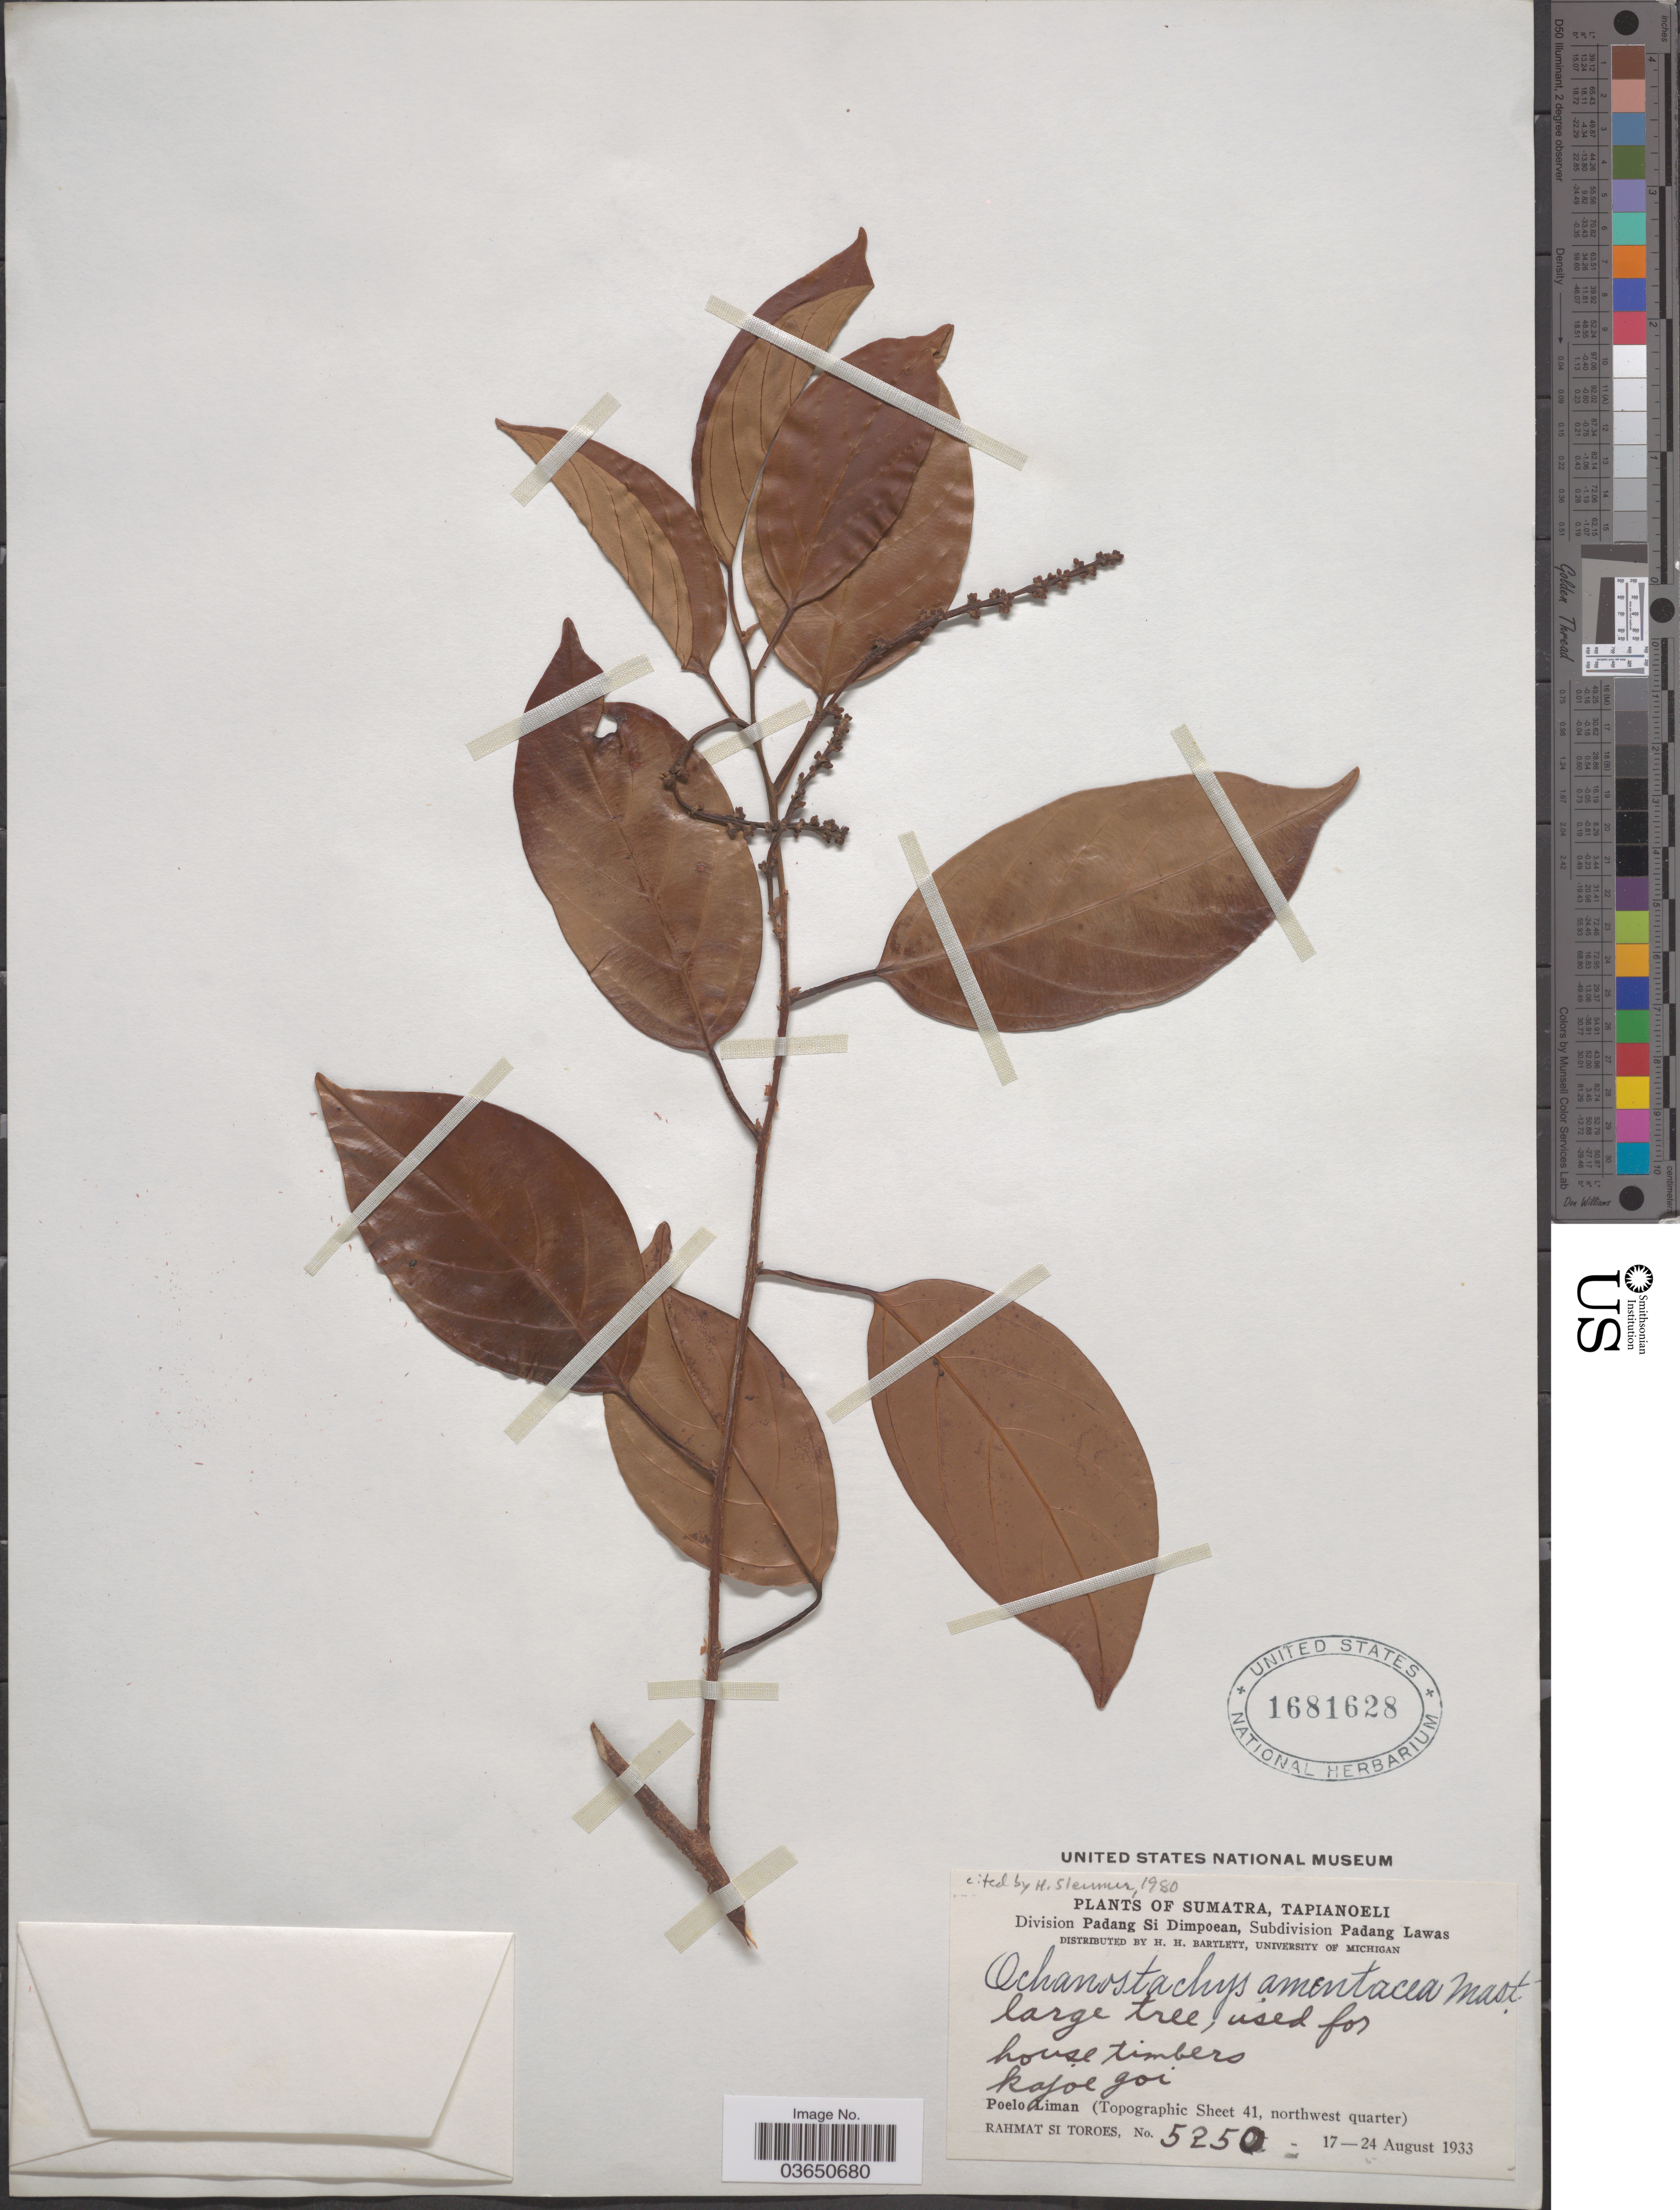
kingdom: Plantae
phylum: Tracheophyta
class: Magnoliopsida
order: Santalales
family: Coulaceae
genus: Ochanostachys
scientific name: Ochanostachys amentacea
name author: Mast.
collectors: Rahmat Si Boeea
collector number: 5250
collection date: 1933-08-17/1933-08-24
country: Indonesia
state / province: Sumatra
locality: Tapianoeli. Division Padang Si Dimpoean, Subdivision Padang Lawas. Poelo Liman (Topographic Sheet 41, northwest quarter).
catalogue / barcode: US 1681628